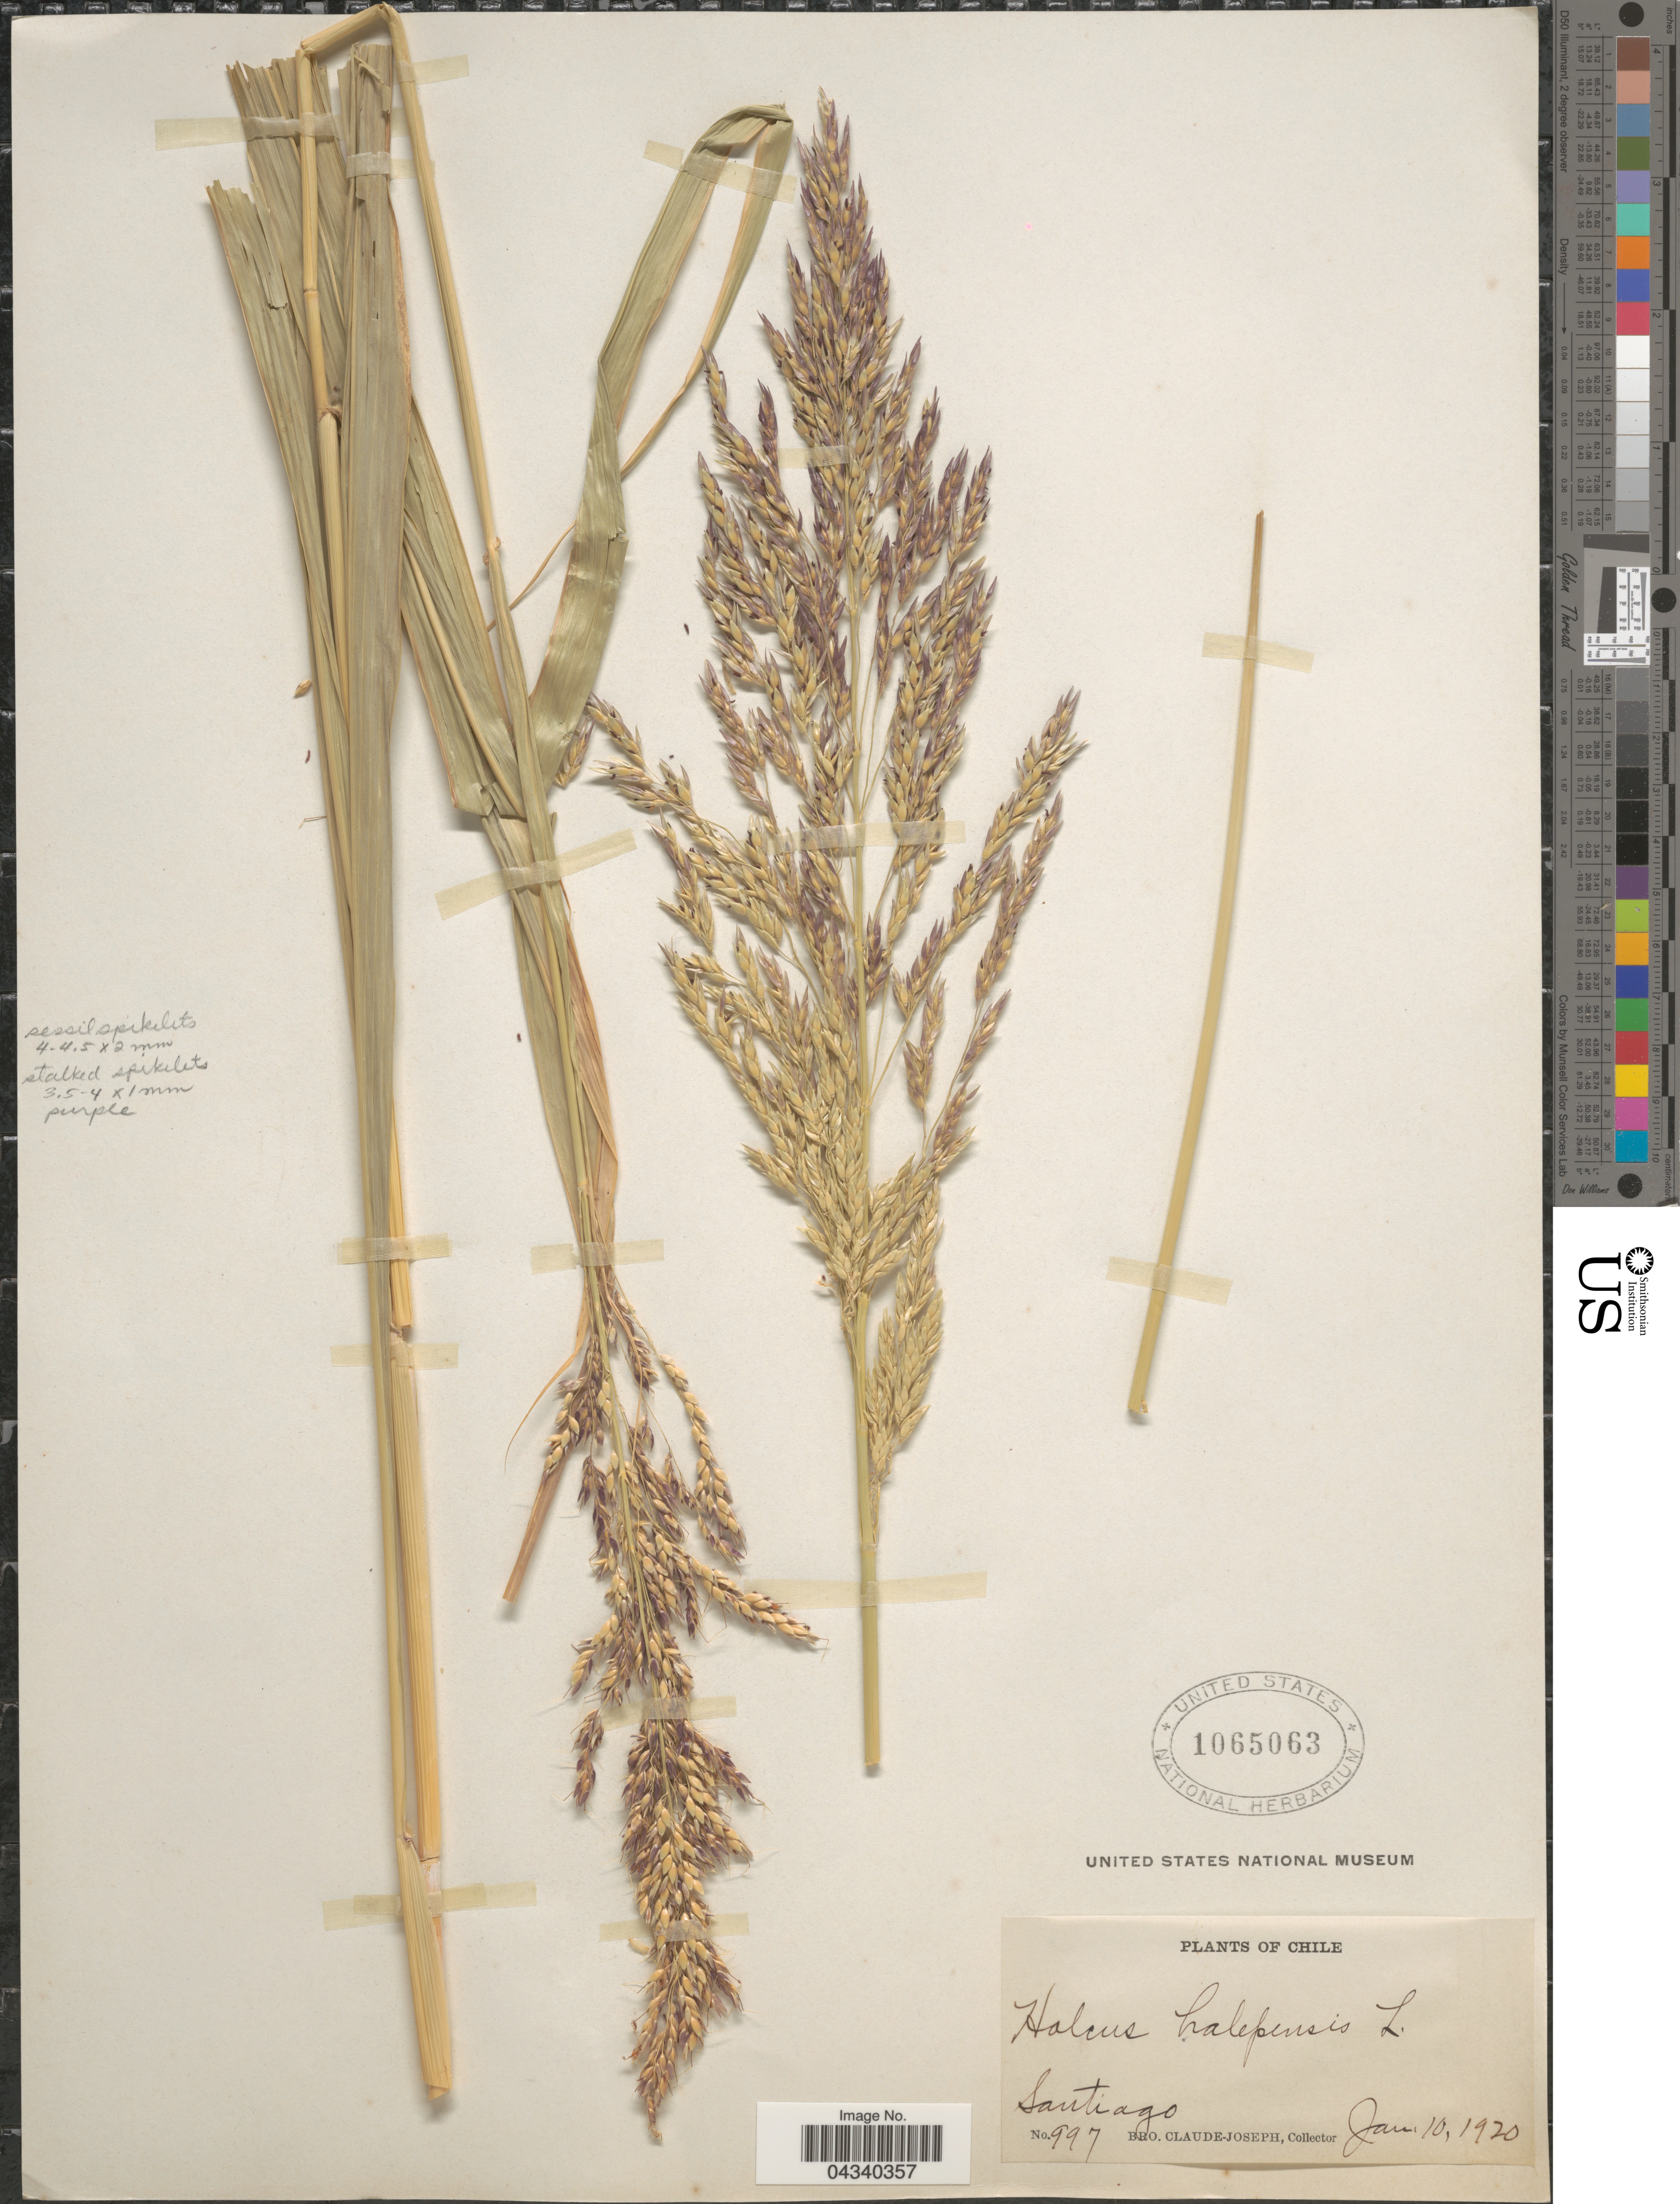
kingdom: Plantae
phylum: Tracheophyta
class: Liliopsida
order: Poales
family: Poaceae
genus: Sorghum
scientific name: Sorghum halepense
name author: (L.) Pers.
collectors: Bro. Claude-Joseph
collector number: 997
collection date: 1920-01-10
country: Chile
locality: Santiago.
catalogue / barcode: US 1065063